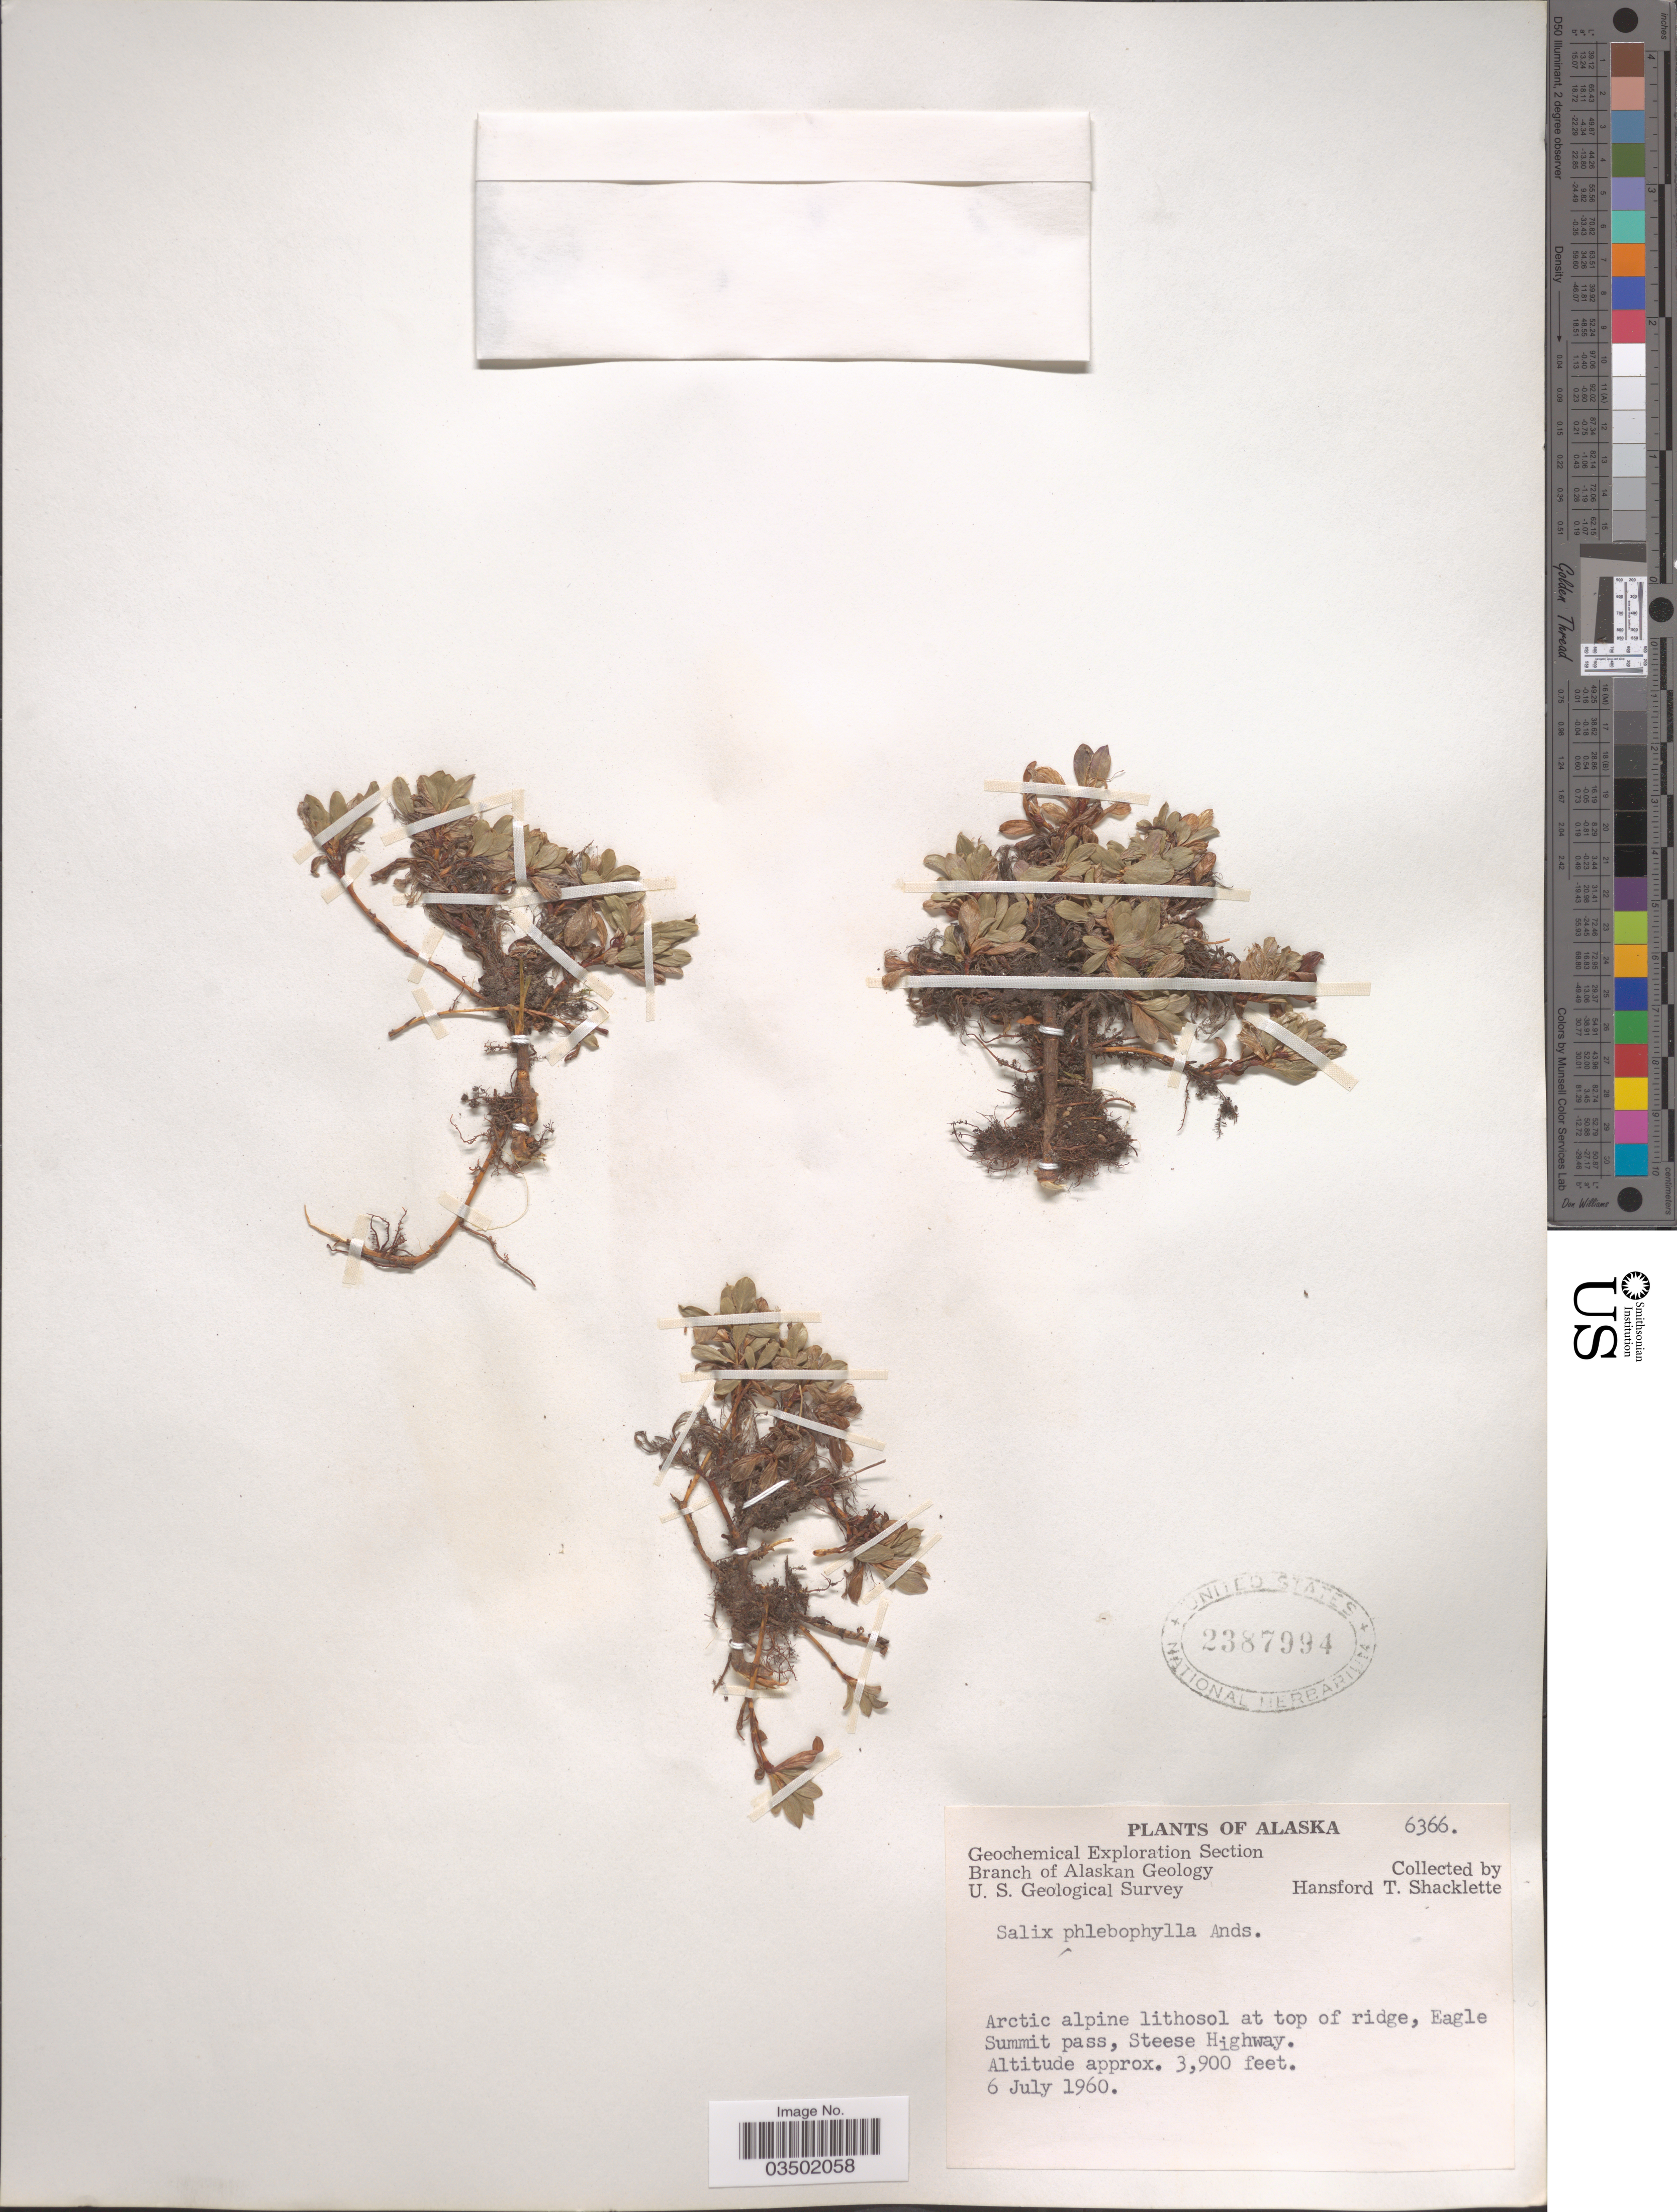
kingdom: Plantae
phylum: Tracheophyta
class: Magnoliopsida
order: Malpighiales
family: Salicaceae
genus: Salix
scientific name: Salix phlebophylla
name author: Andersson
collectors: H. Shacklette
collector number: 6366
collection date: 1960-07-06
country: United States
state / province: Alaska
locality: Eagle Summit pass, Steese Highway.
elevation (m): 1189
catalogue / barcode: US 2387994